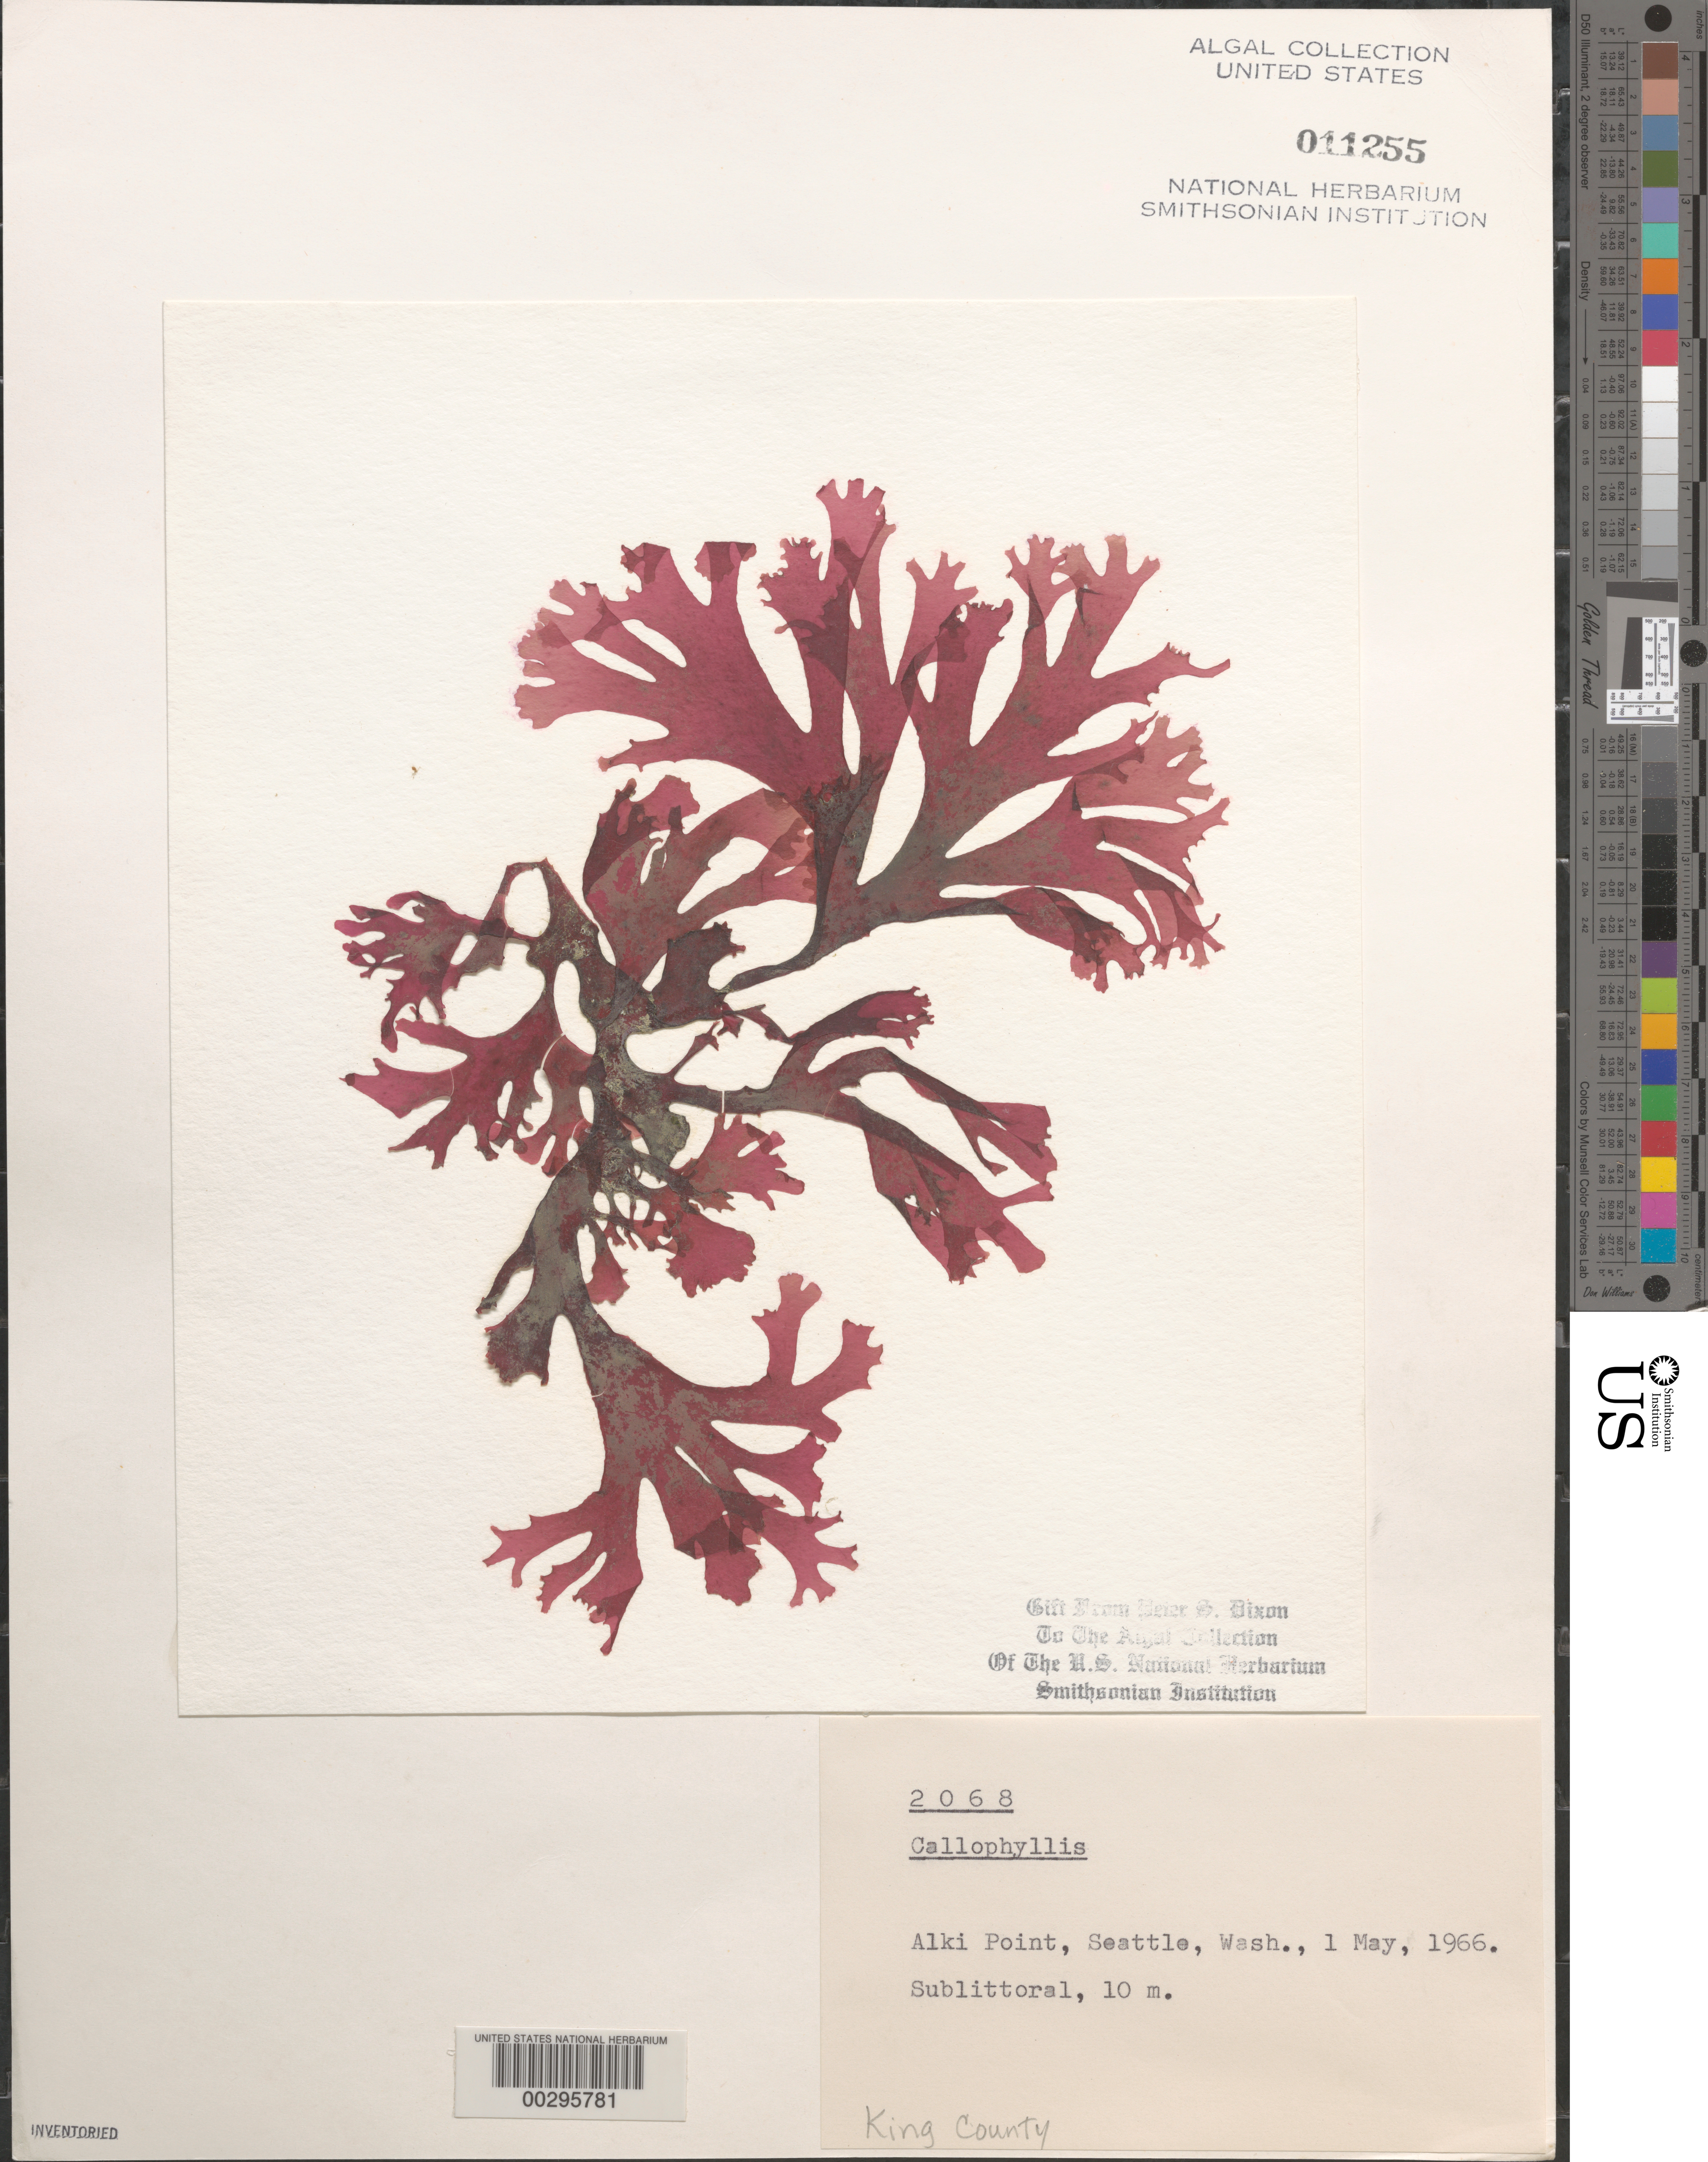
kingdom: Plantae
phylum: Rhodophyta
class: Florideophyceae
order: Gigartinales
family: Kallymeniaceae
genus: Callophyllis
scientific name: Callophyllis sp.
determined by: Dixon, P. S.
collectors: P. S. Dixon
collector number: PSD 2068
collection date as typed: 01 May 1966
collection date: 1966-05-01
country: United States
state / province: Washington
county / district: King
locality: Alki Point, Seattle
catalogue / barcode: US 11255